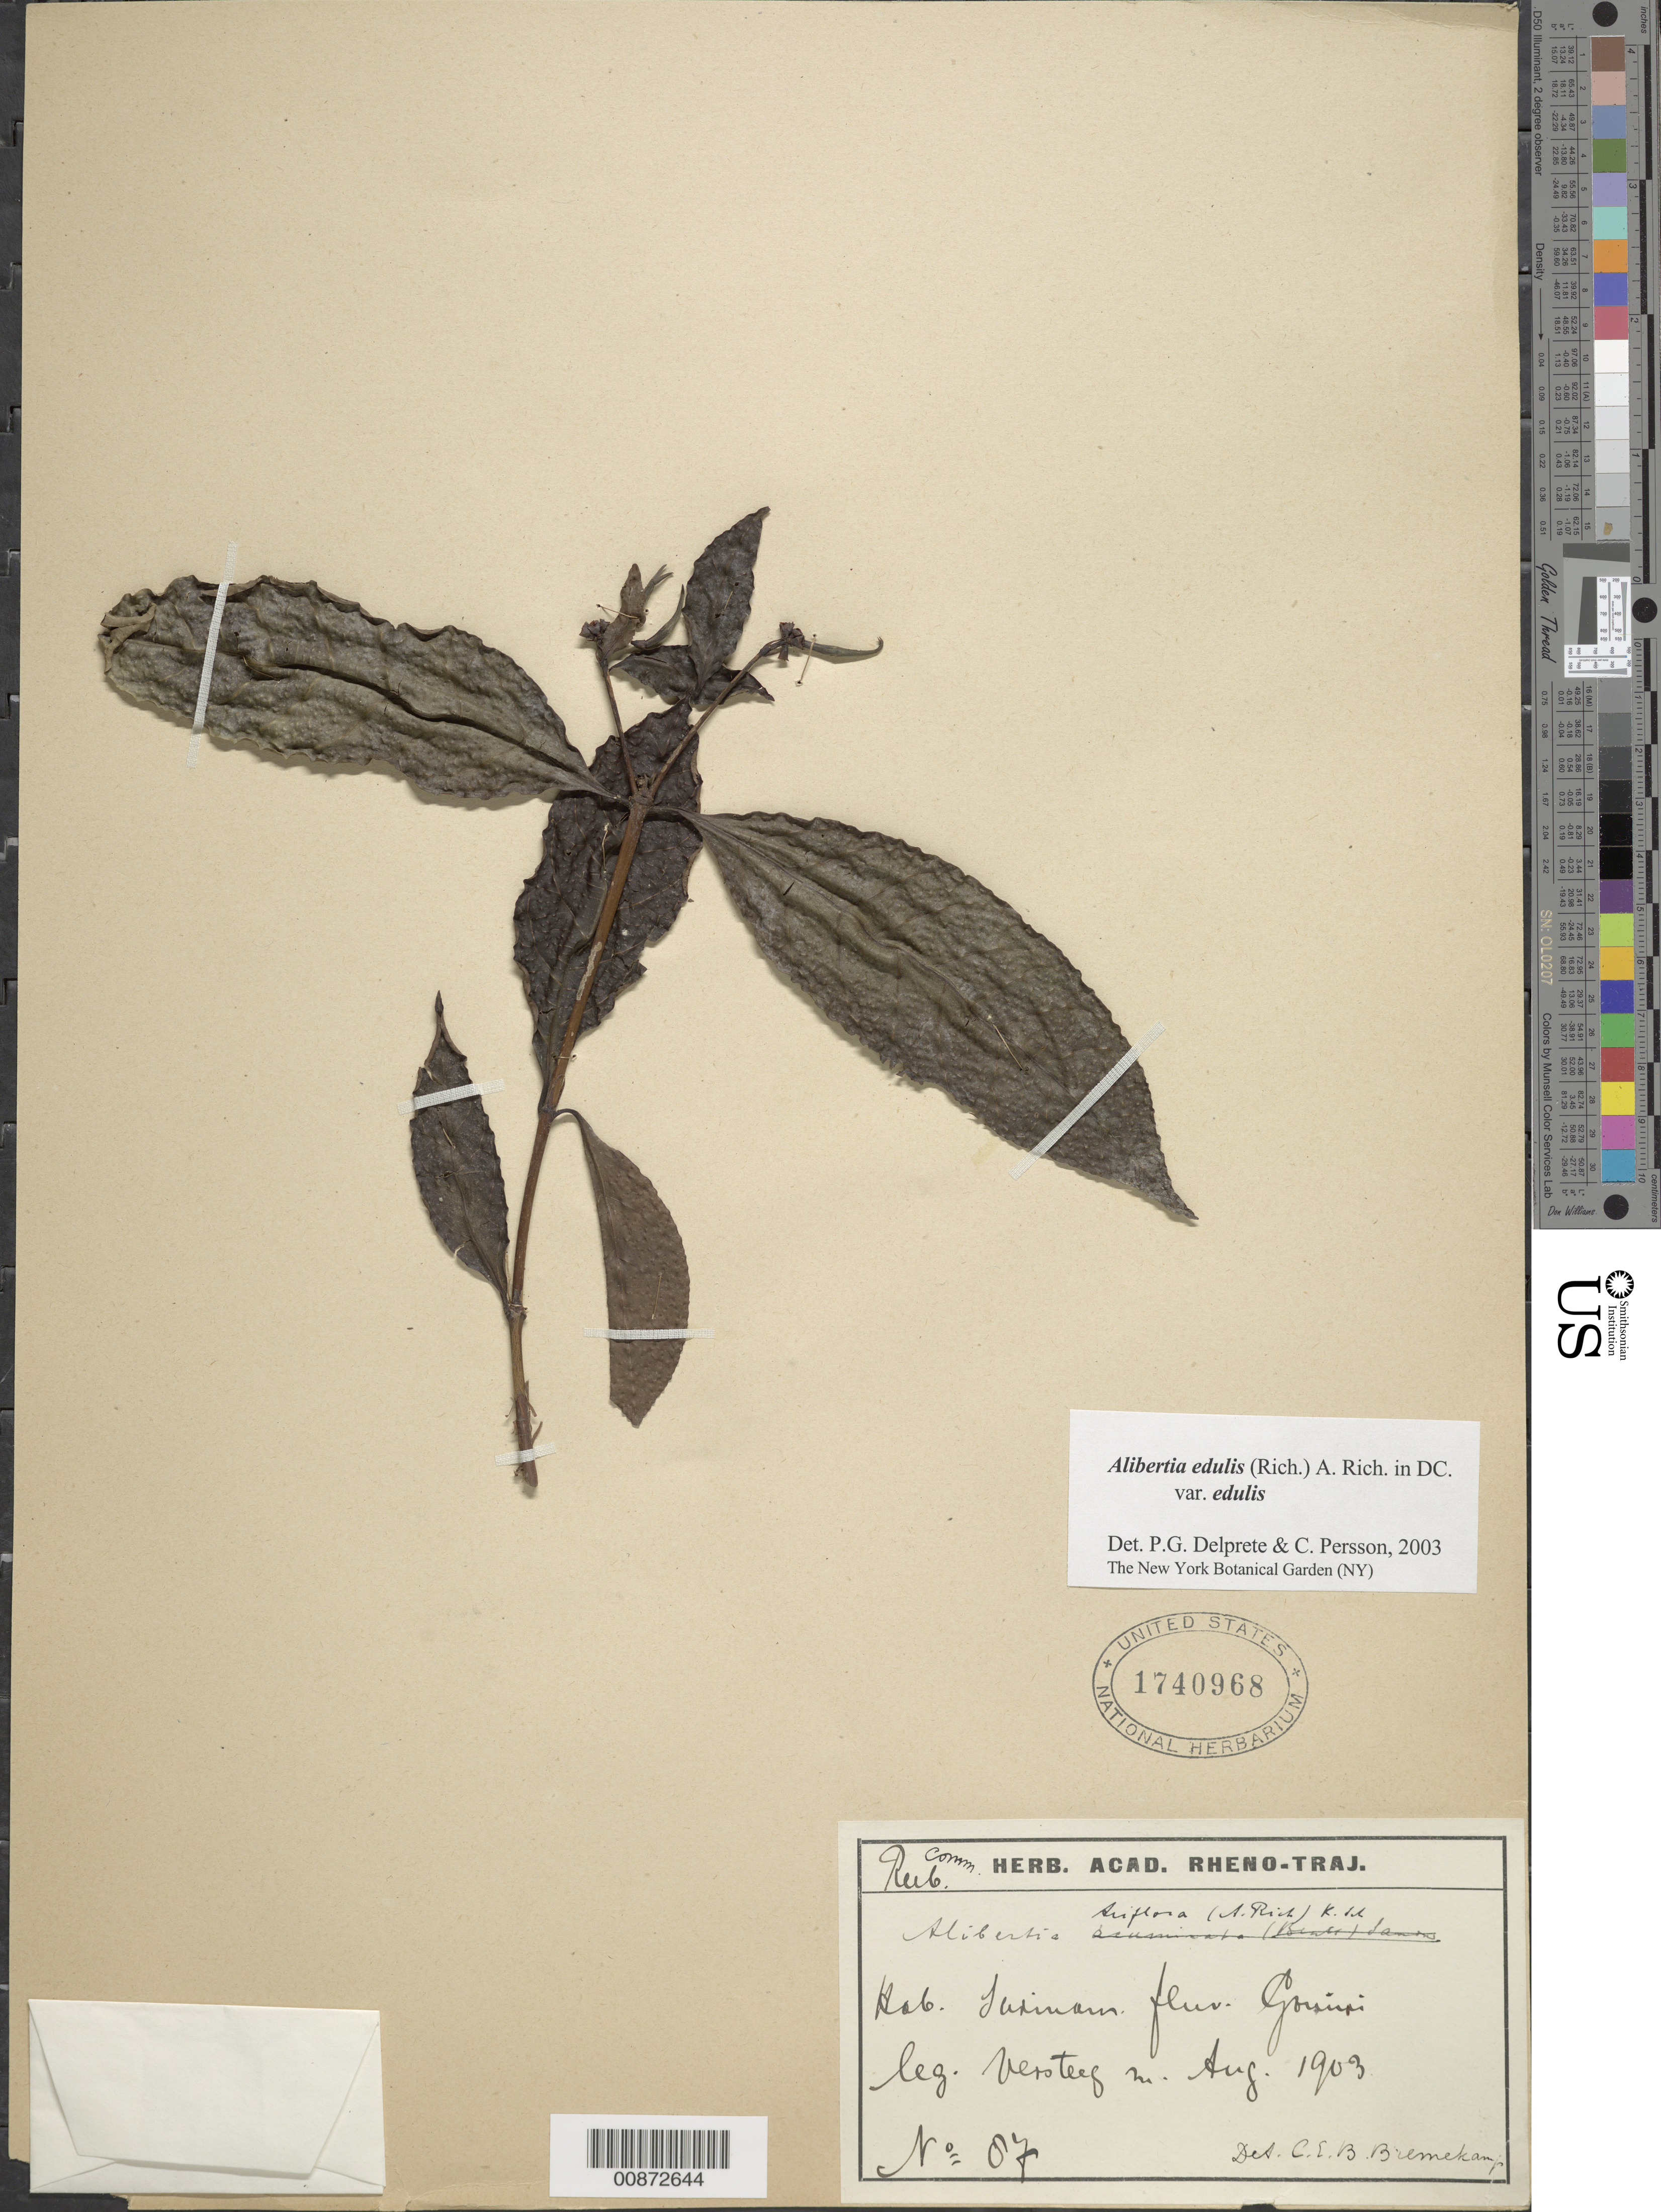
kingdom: Plantae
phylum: Tracheophyta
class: Magnoliopsida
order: Gentianales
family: Rubiaceae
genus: Alibertia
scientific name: Alibertia edulis var. edulis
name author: (Rich.) A. Rich. ex DC.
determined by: Delprete, P. G.; Persson, C. H.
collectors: G. Versteeg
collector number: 87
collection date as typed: Aug-03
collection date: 2003-08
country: Suriname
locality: Gonini R.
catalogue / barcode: US 1740968